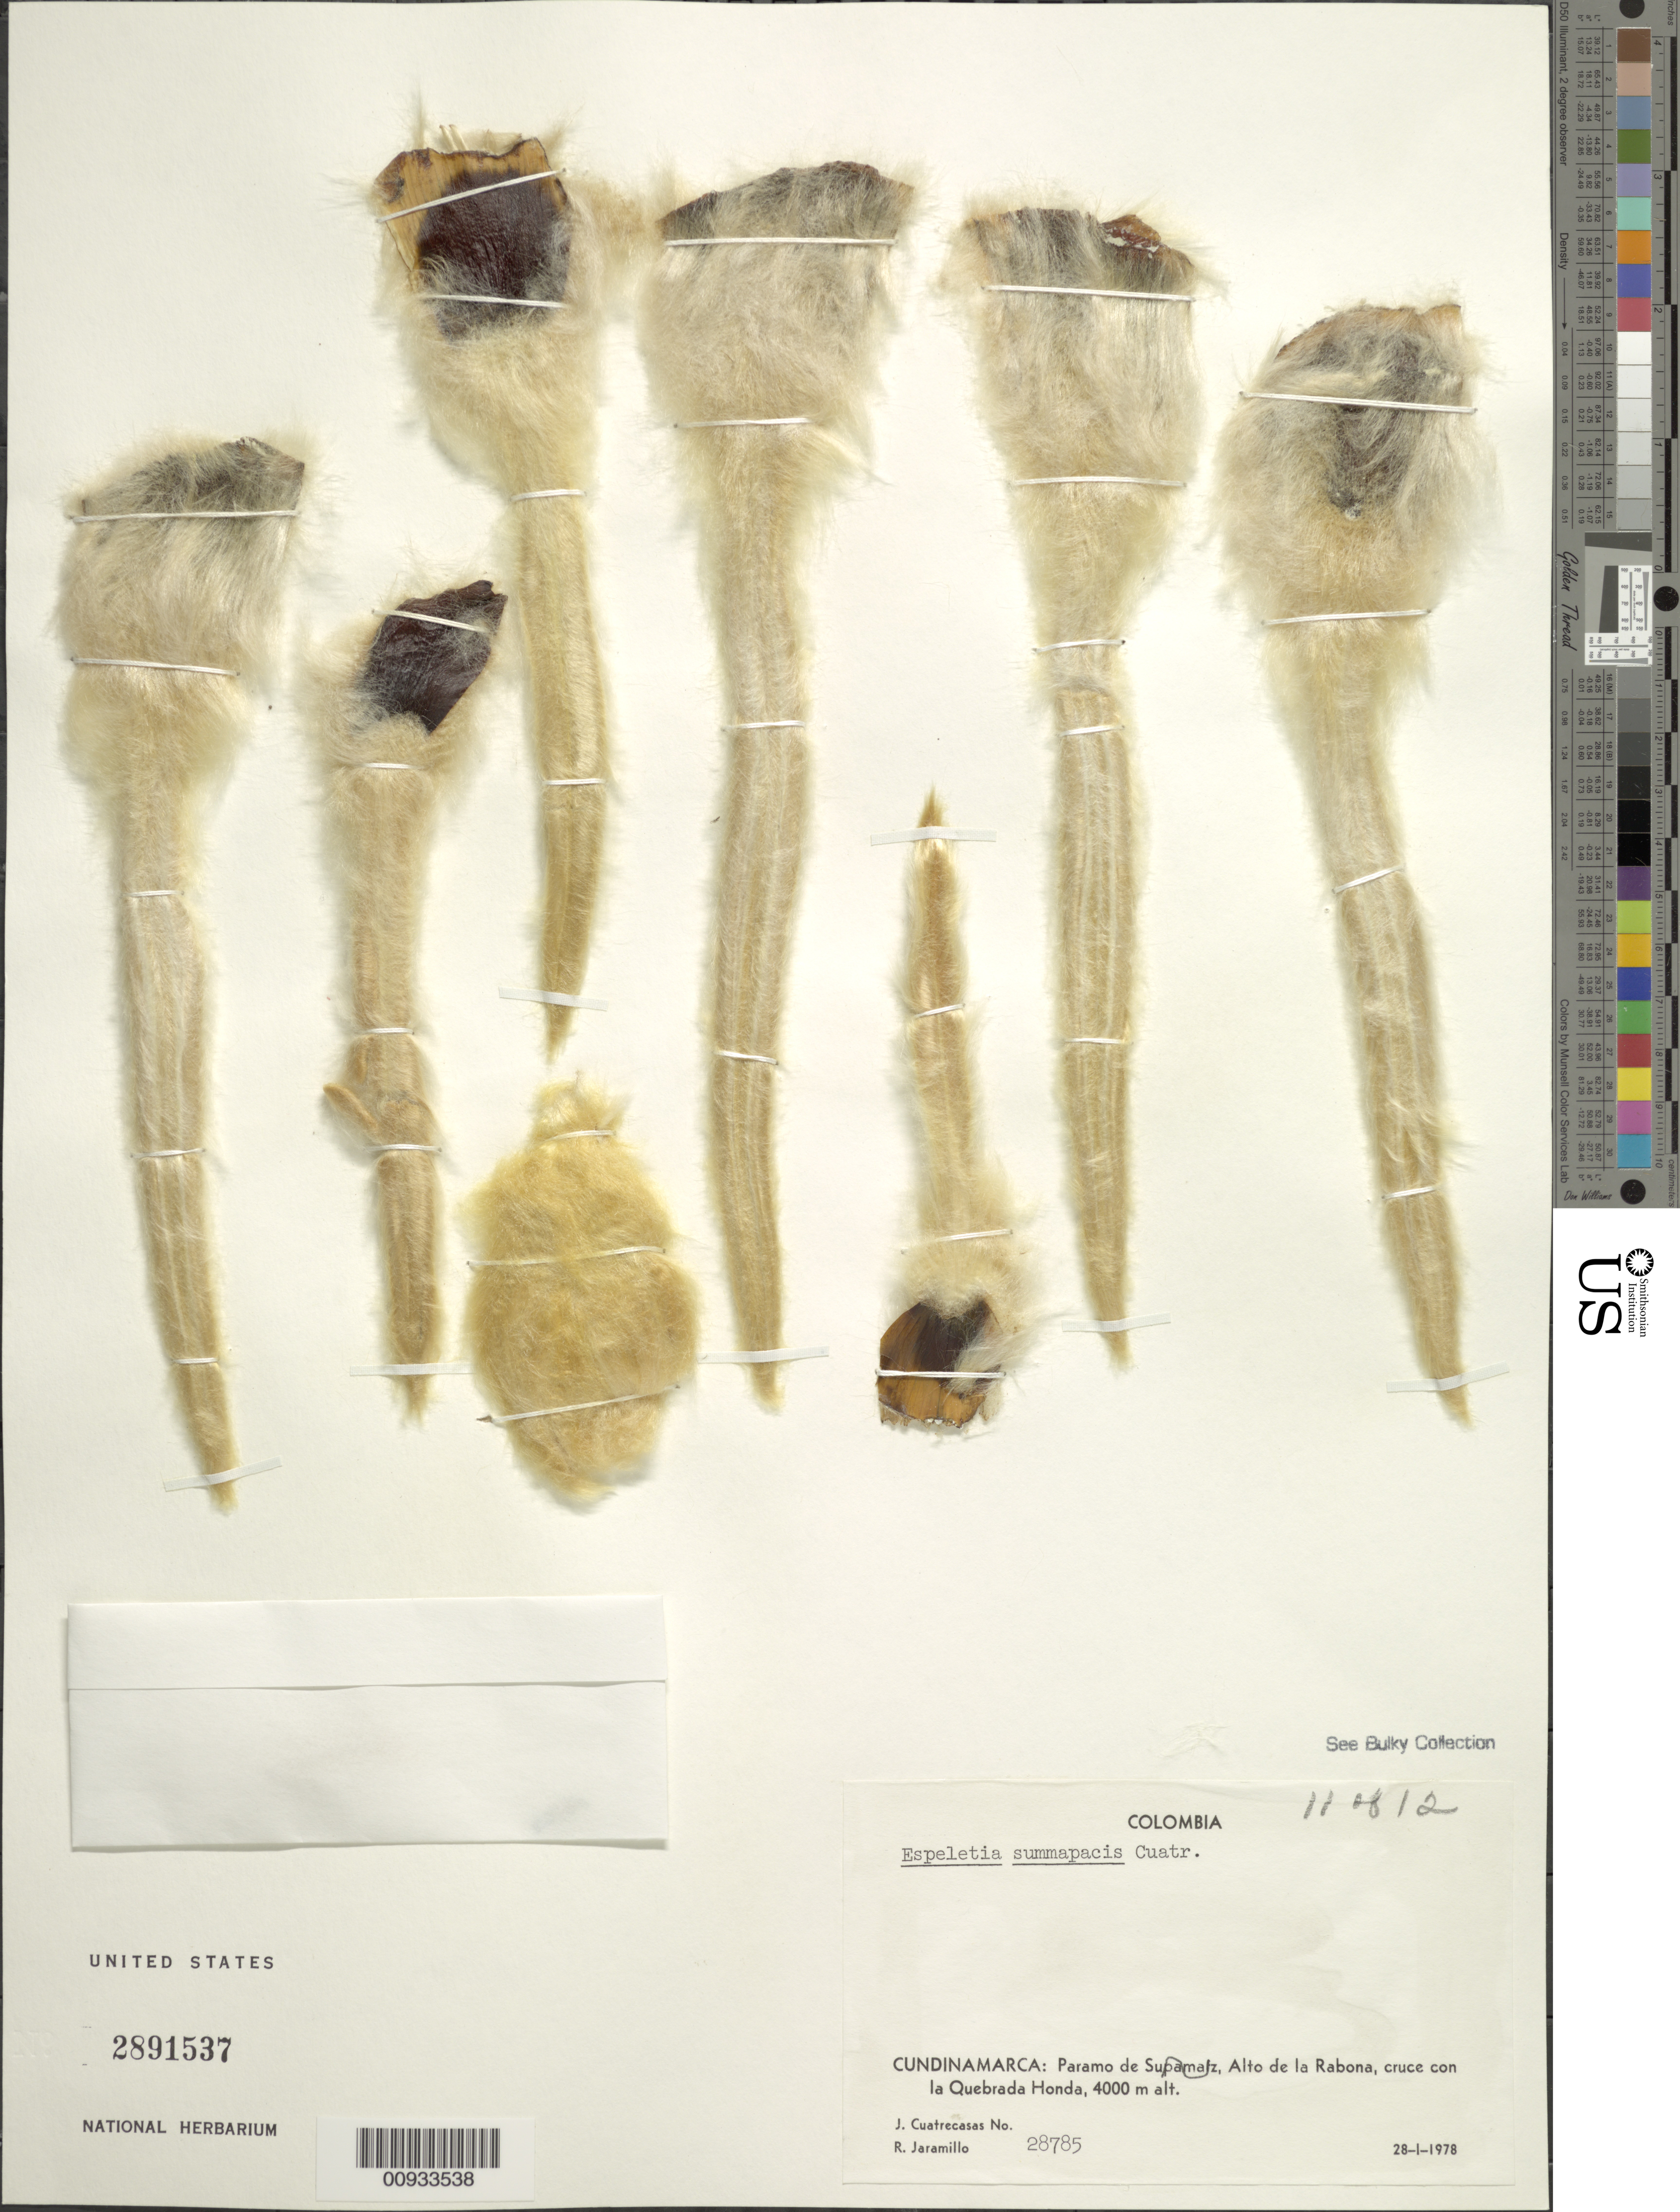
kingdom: Plantae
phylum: Tracheophyta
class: Magnoliopsida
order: Asterales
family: Asteraceae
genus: Espeletia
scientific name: Espeletia summapacis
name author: Cuatrec.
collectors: J. Cuatrecasas & R. Jaramillo M.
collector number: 28785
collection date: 1978-01-28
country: Colombia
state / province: Cundinamarca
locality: Paramo de, Alto de la Rabona, cruce con la Quebrada Honda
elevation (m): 4000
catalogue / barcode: US 2891537